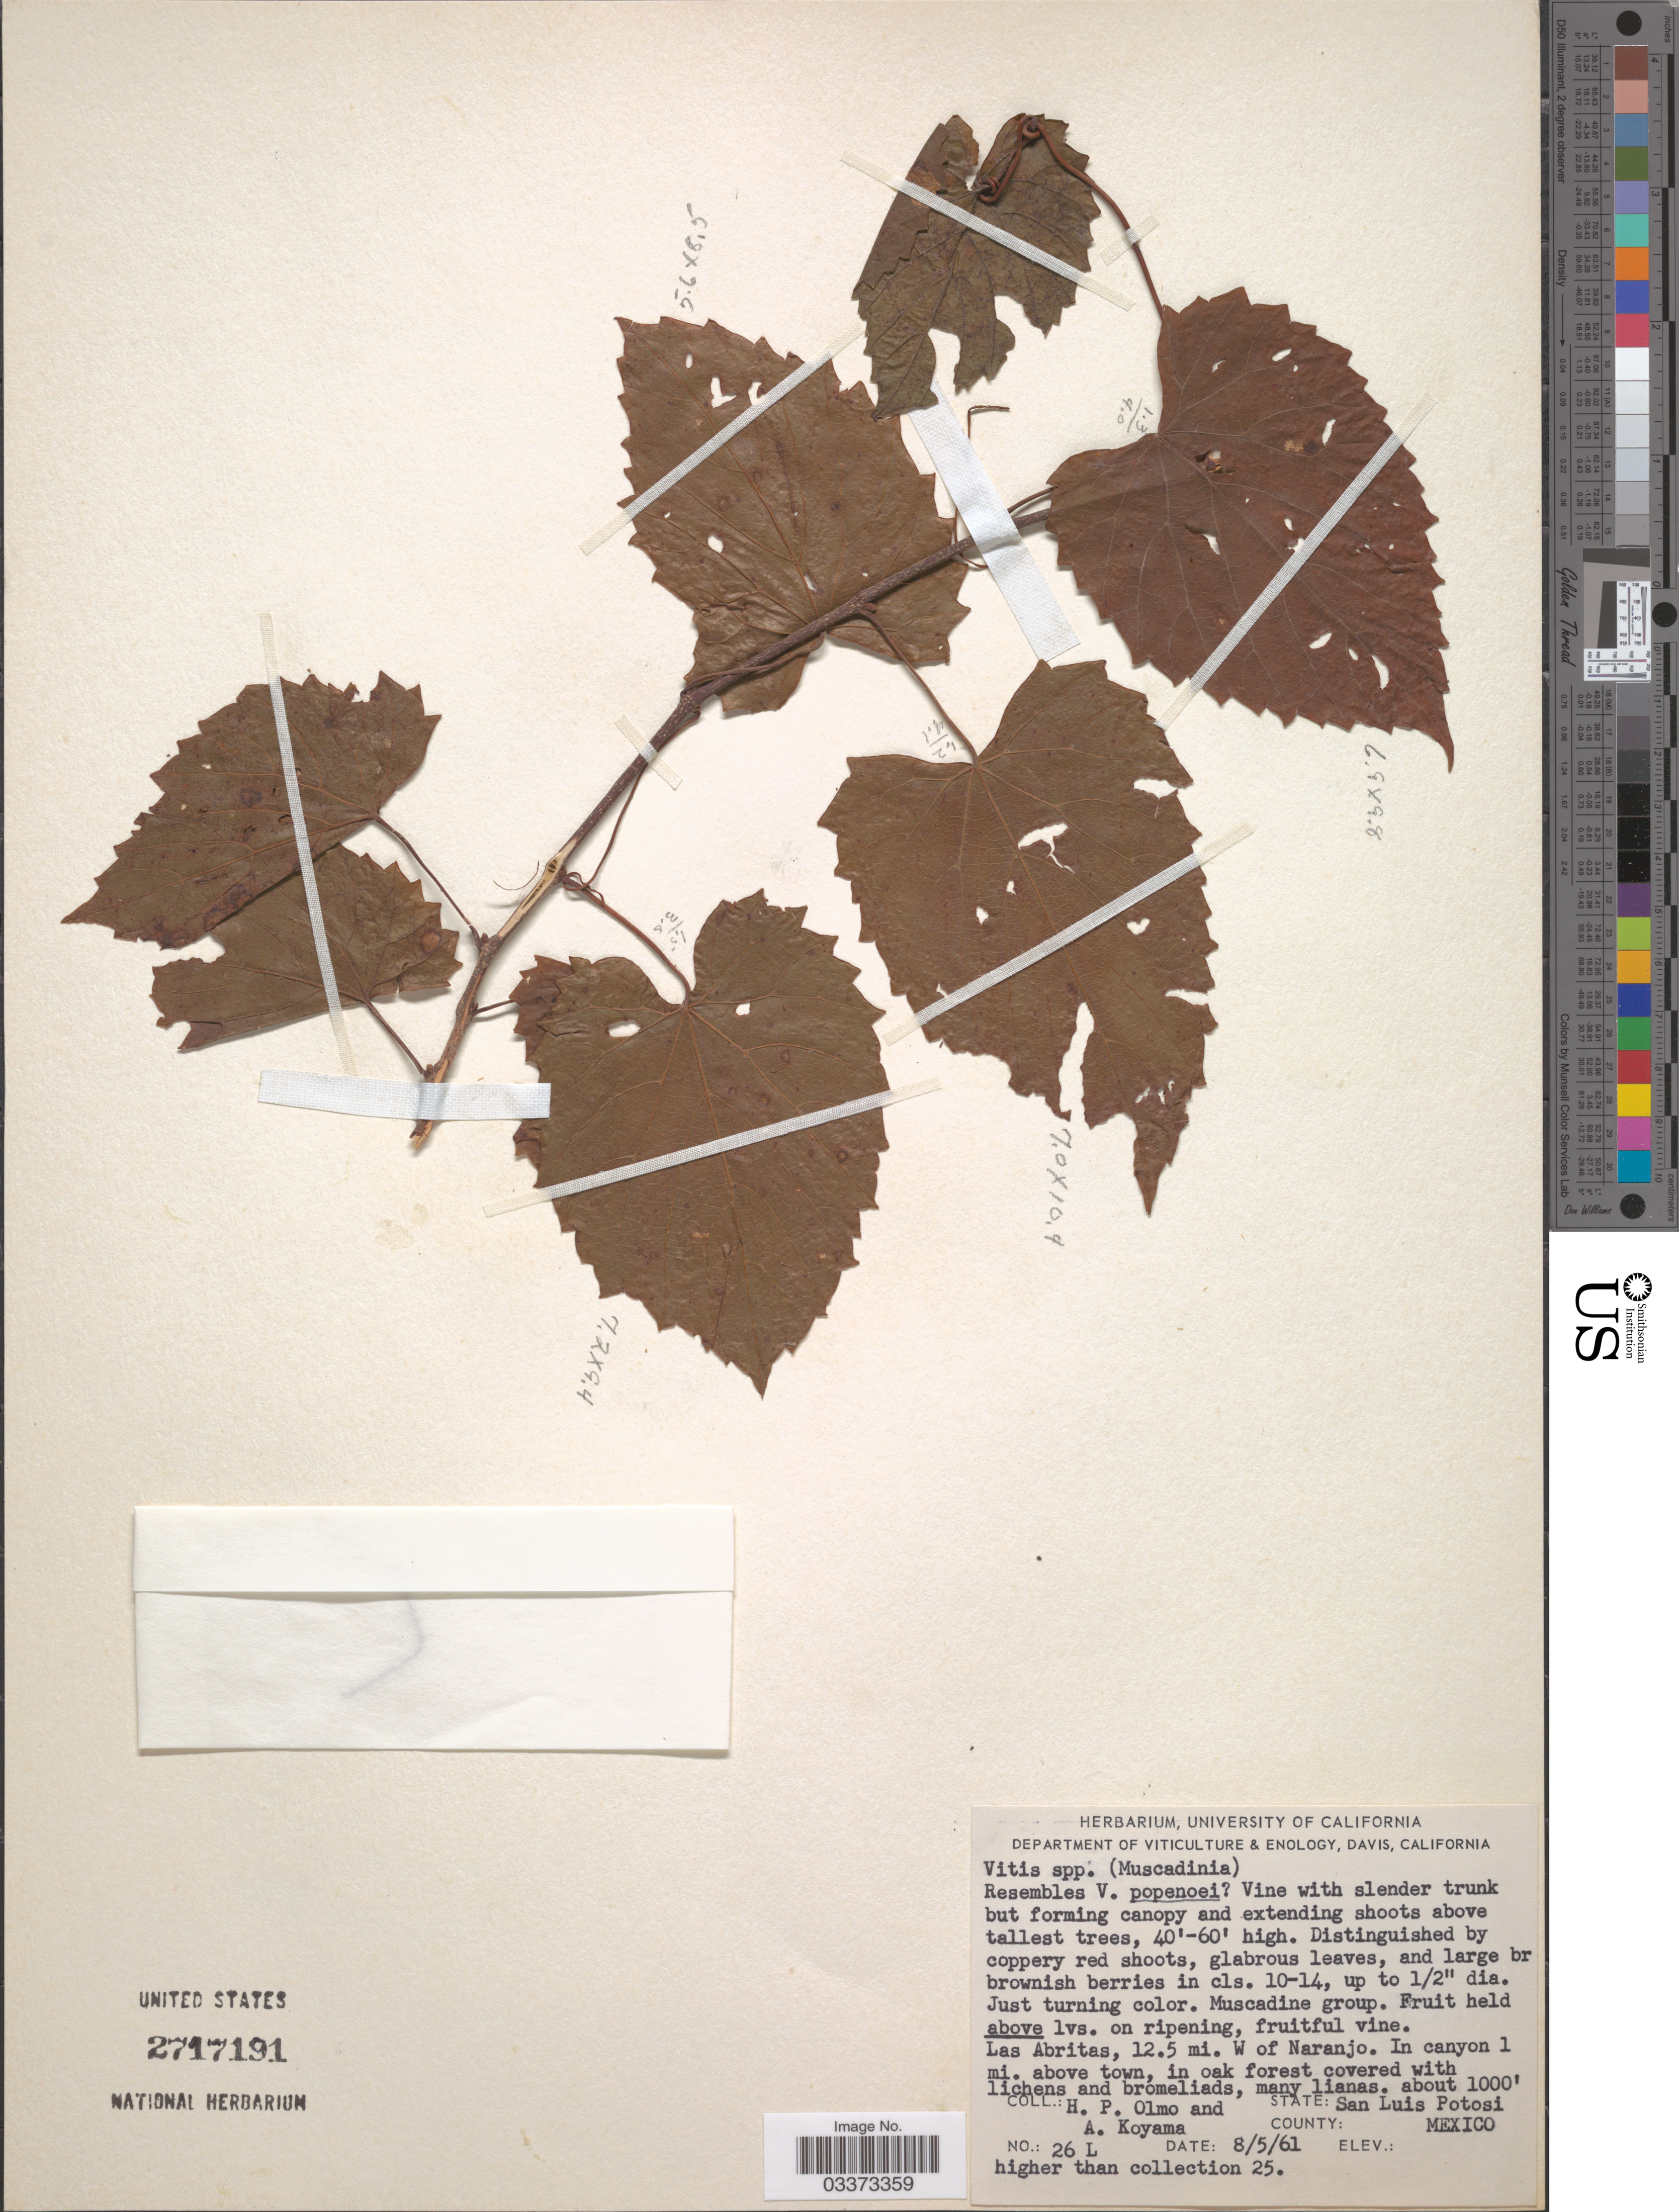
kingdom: Plantae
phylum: Tracheophyta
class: Magnoliopsida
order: Vitales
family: Vitaceae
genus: Vitis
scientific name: Vitis rotundifolia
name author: Michx.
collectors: H. Olmo & A. Koyama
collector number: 26 L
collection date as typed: Transcribed d/m/y: 8/5/61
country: Mexico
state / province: San Luis Potosí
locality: Las Abritas, 12.5 mi. W of Naranjo. In canyon 1 mi. above town. County: Mexico. [unsure placement]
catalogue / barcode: US 2717191